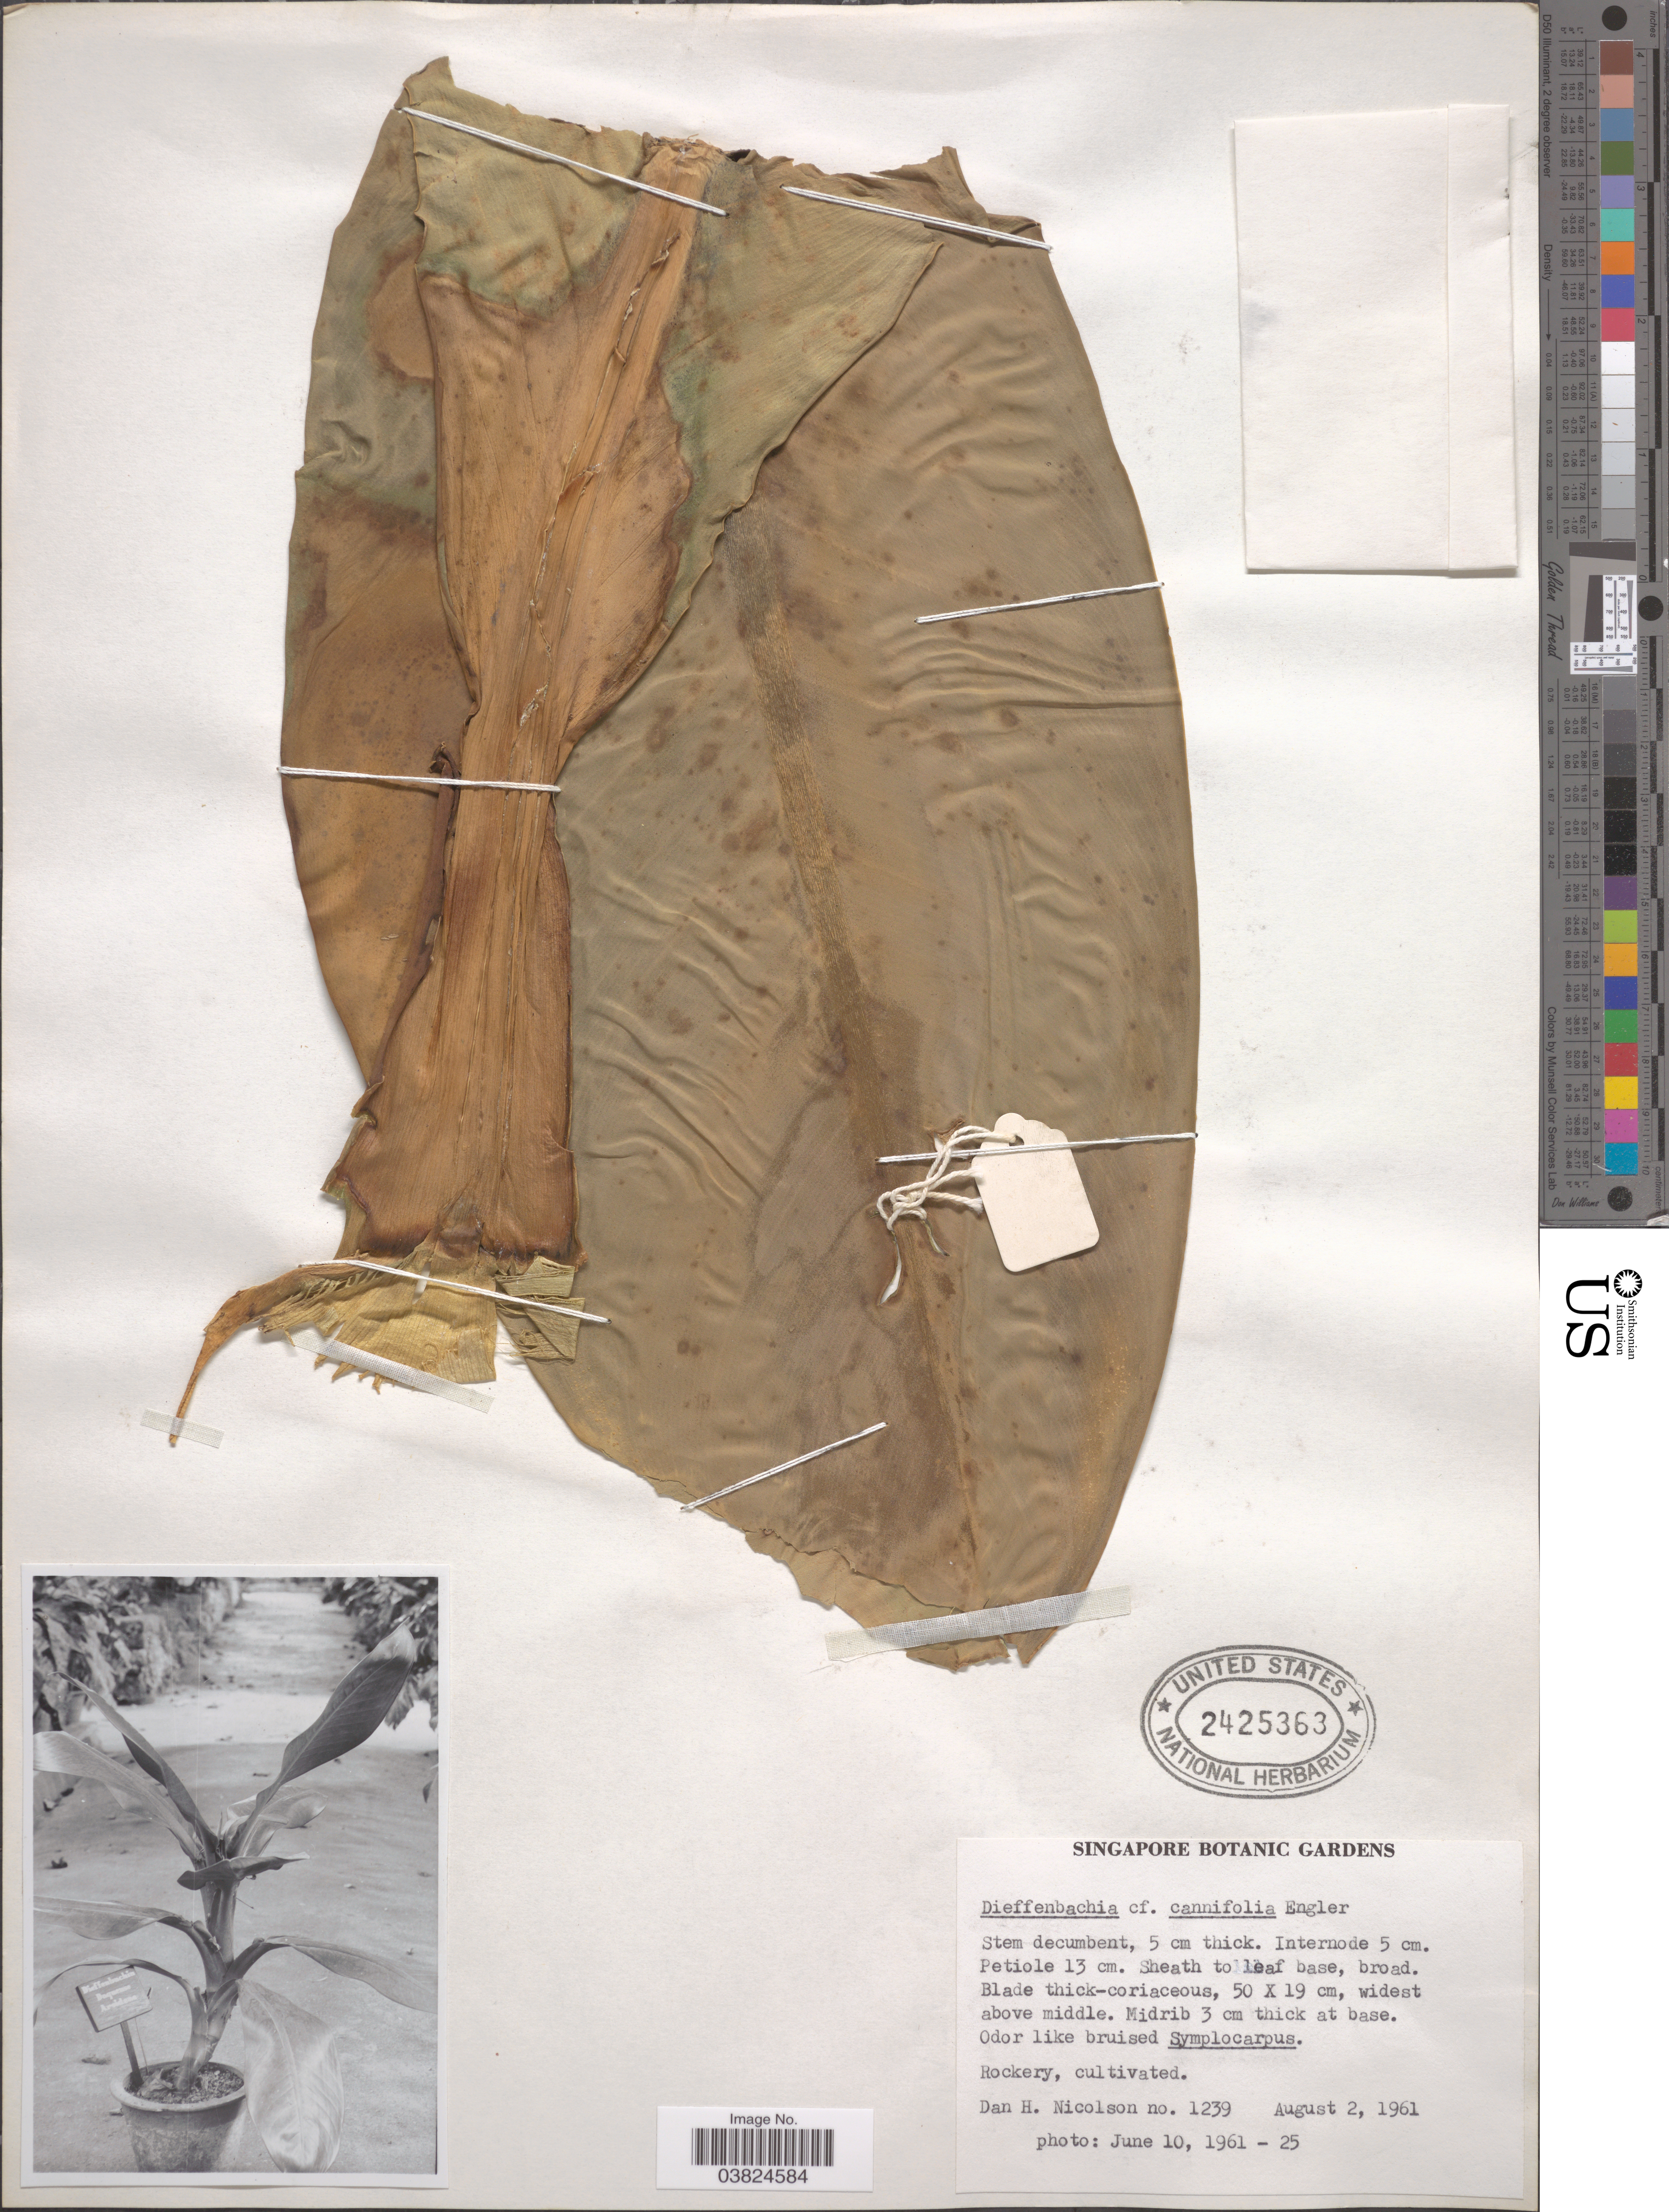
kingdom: Plantae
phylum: Tracheophyta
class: Liliopsida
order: Alismatales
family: Araceae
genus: Dieffenbachia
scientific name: Dieffenbachia cannifolia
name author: Engl.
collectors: D. H. Nicolson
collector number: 1239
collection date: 1961-08-02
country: Singapore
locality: Singapore Botanic Gardens. Rockery.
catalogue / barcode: US 2425363